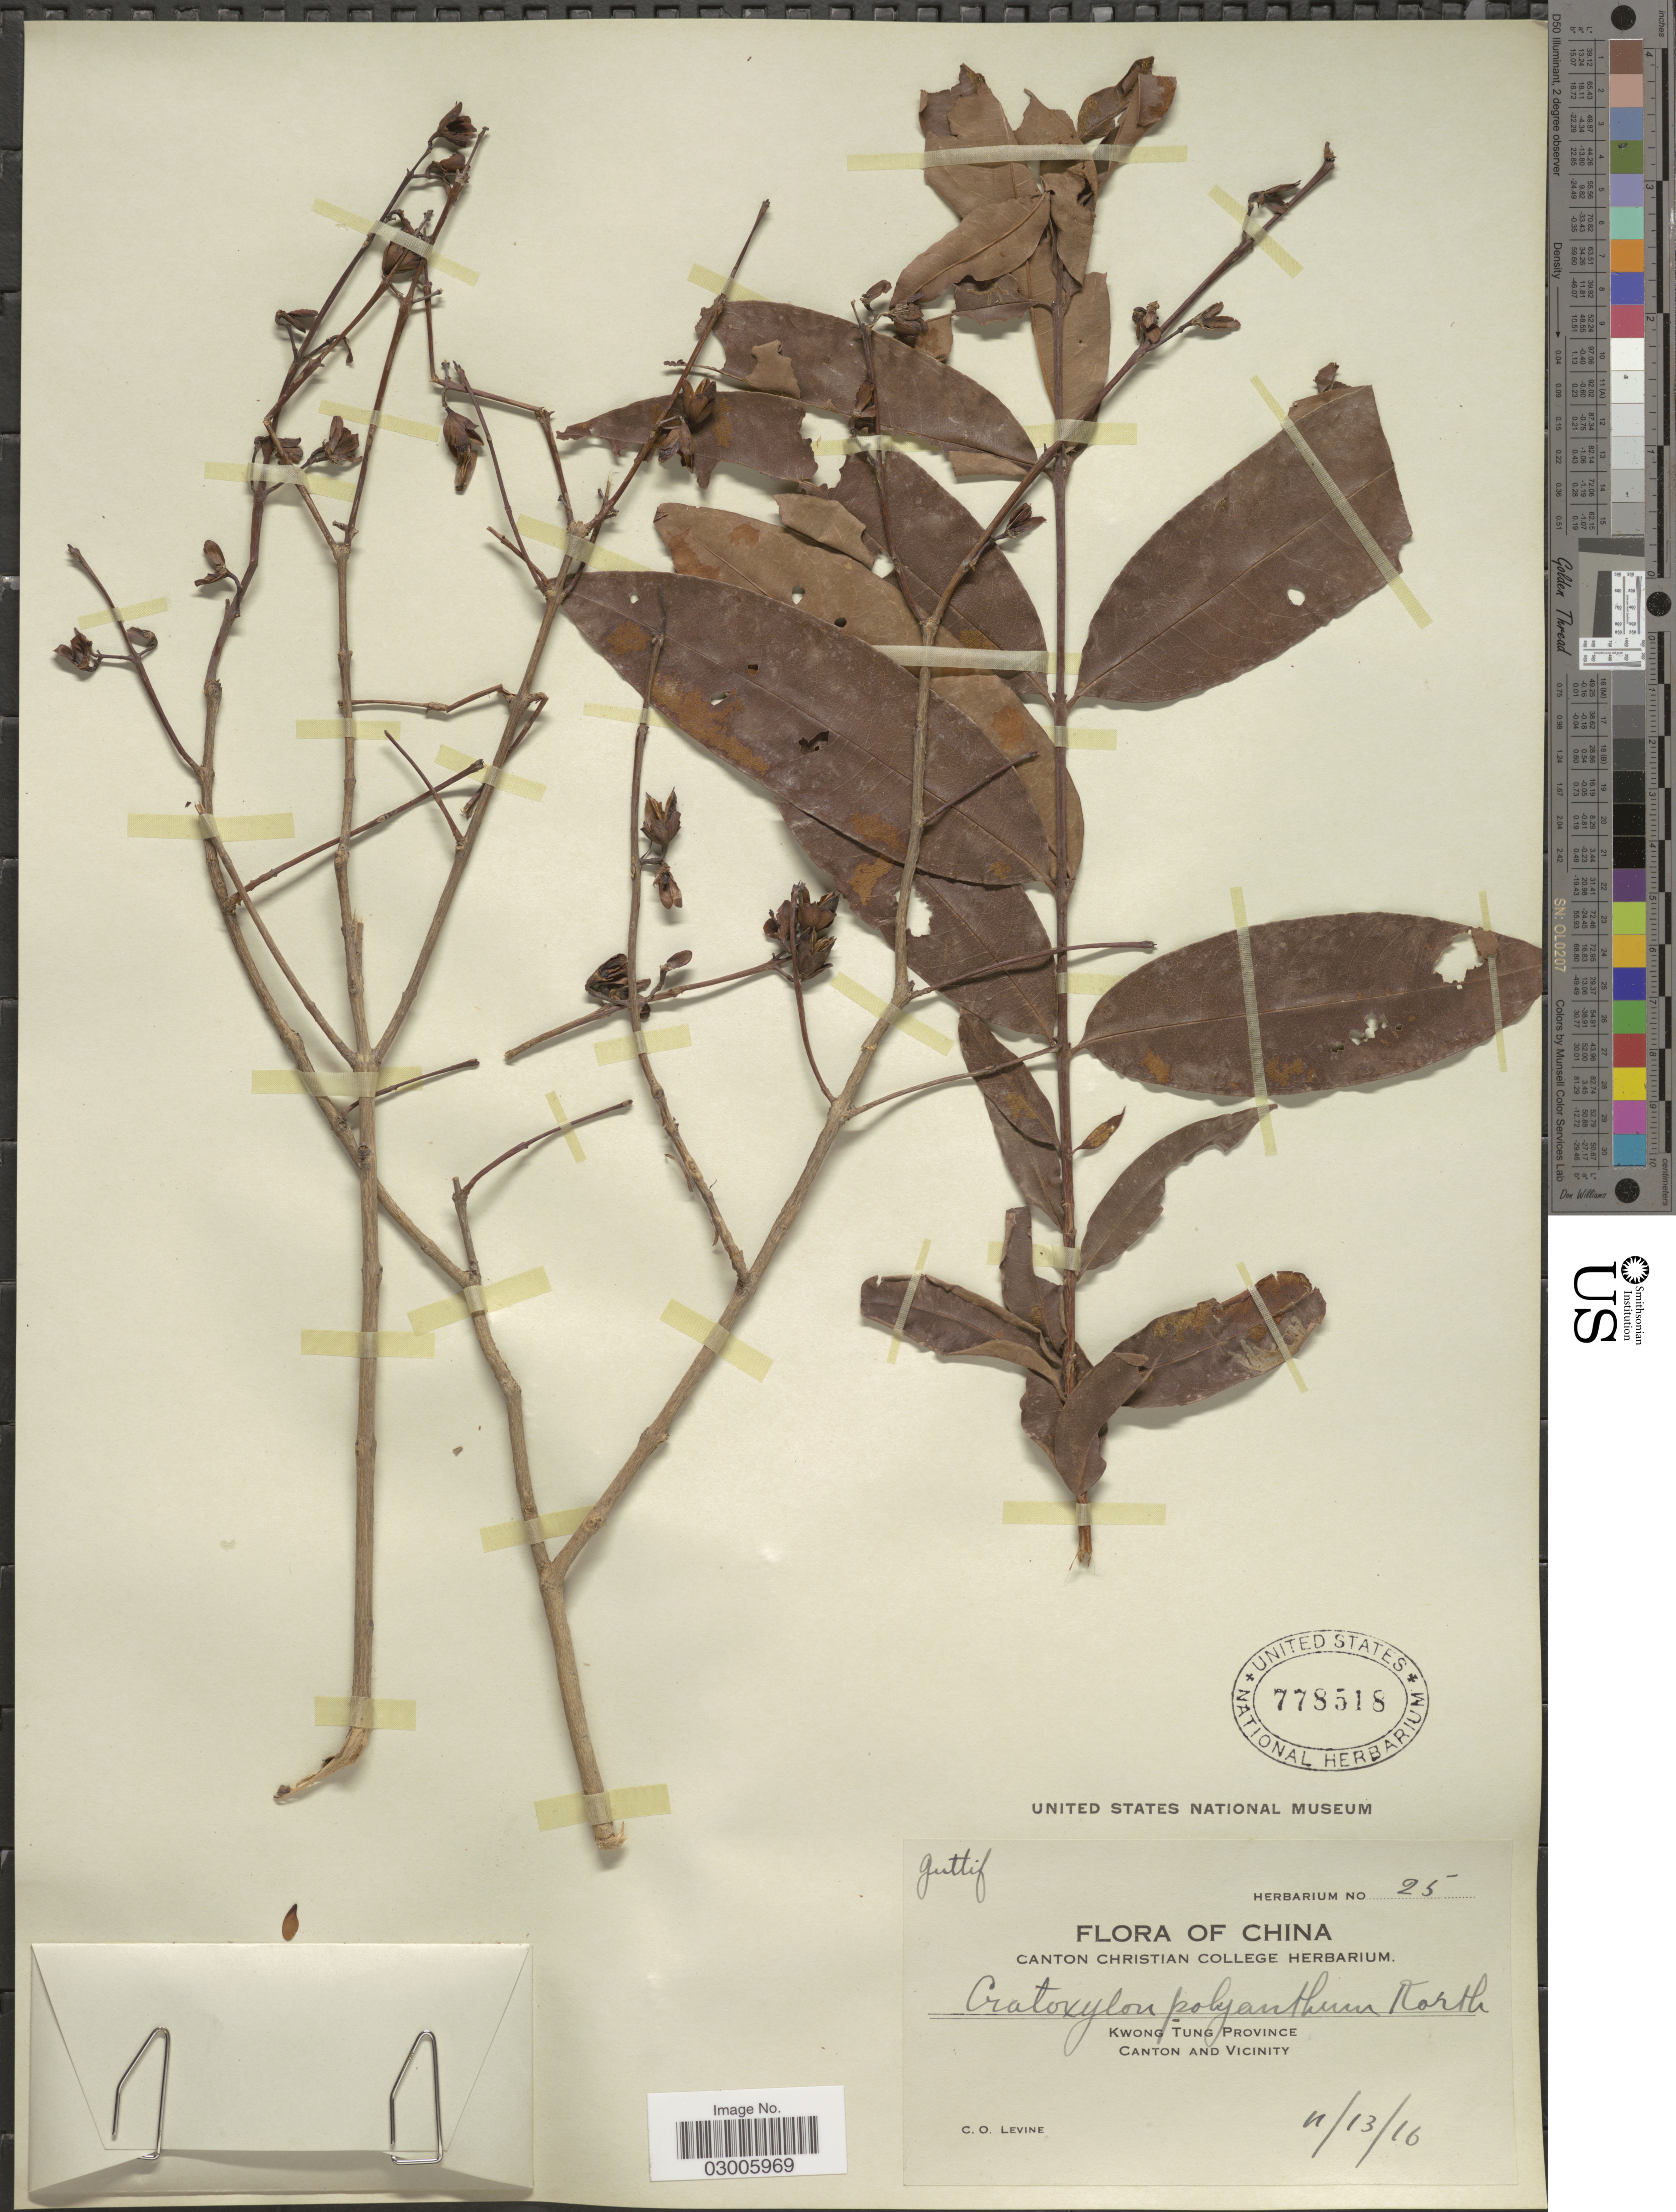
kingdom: Plantae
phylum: Tracheophyta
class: Magnoliopsida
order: Malpighiales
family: Hypericaceae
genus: Cratoxylum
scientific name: Cratoxylum polyanthum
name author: Korth.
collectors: C. O. Levine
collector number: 25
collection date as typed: Transcribed d/m/y: 13/11/16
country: China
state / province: Guangdong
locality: Kwong Tung Province. Canton and Vicinity.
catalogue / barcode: US 778518